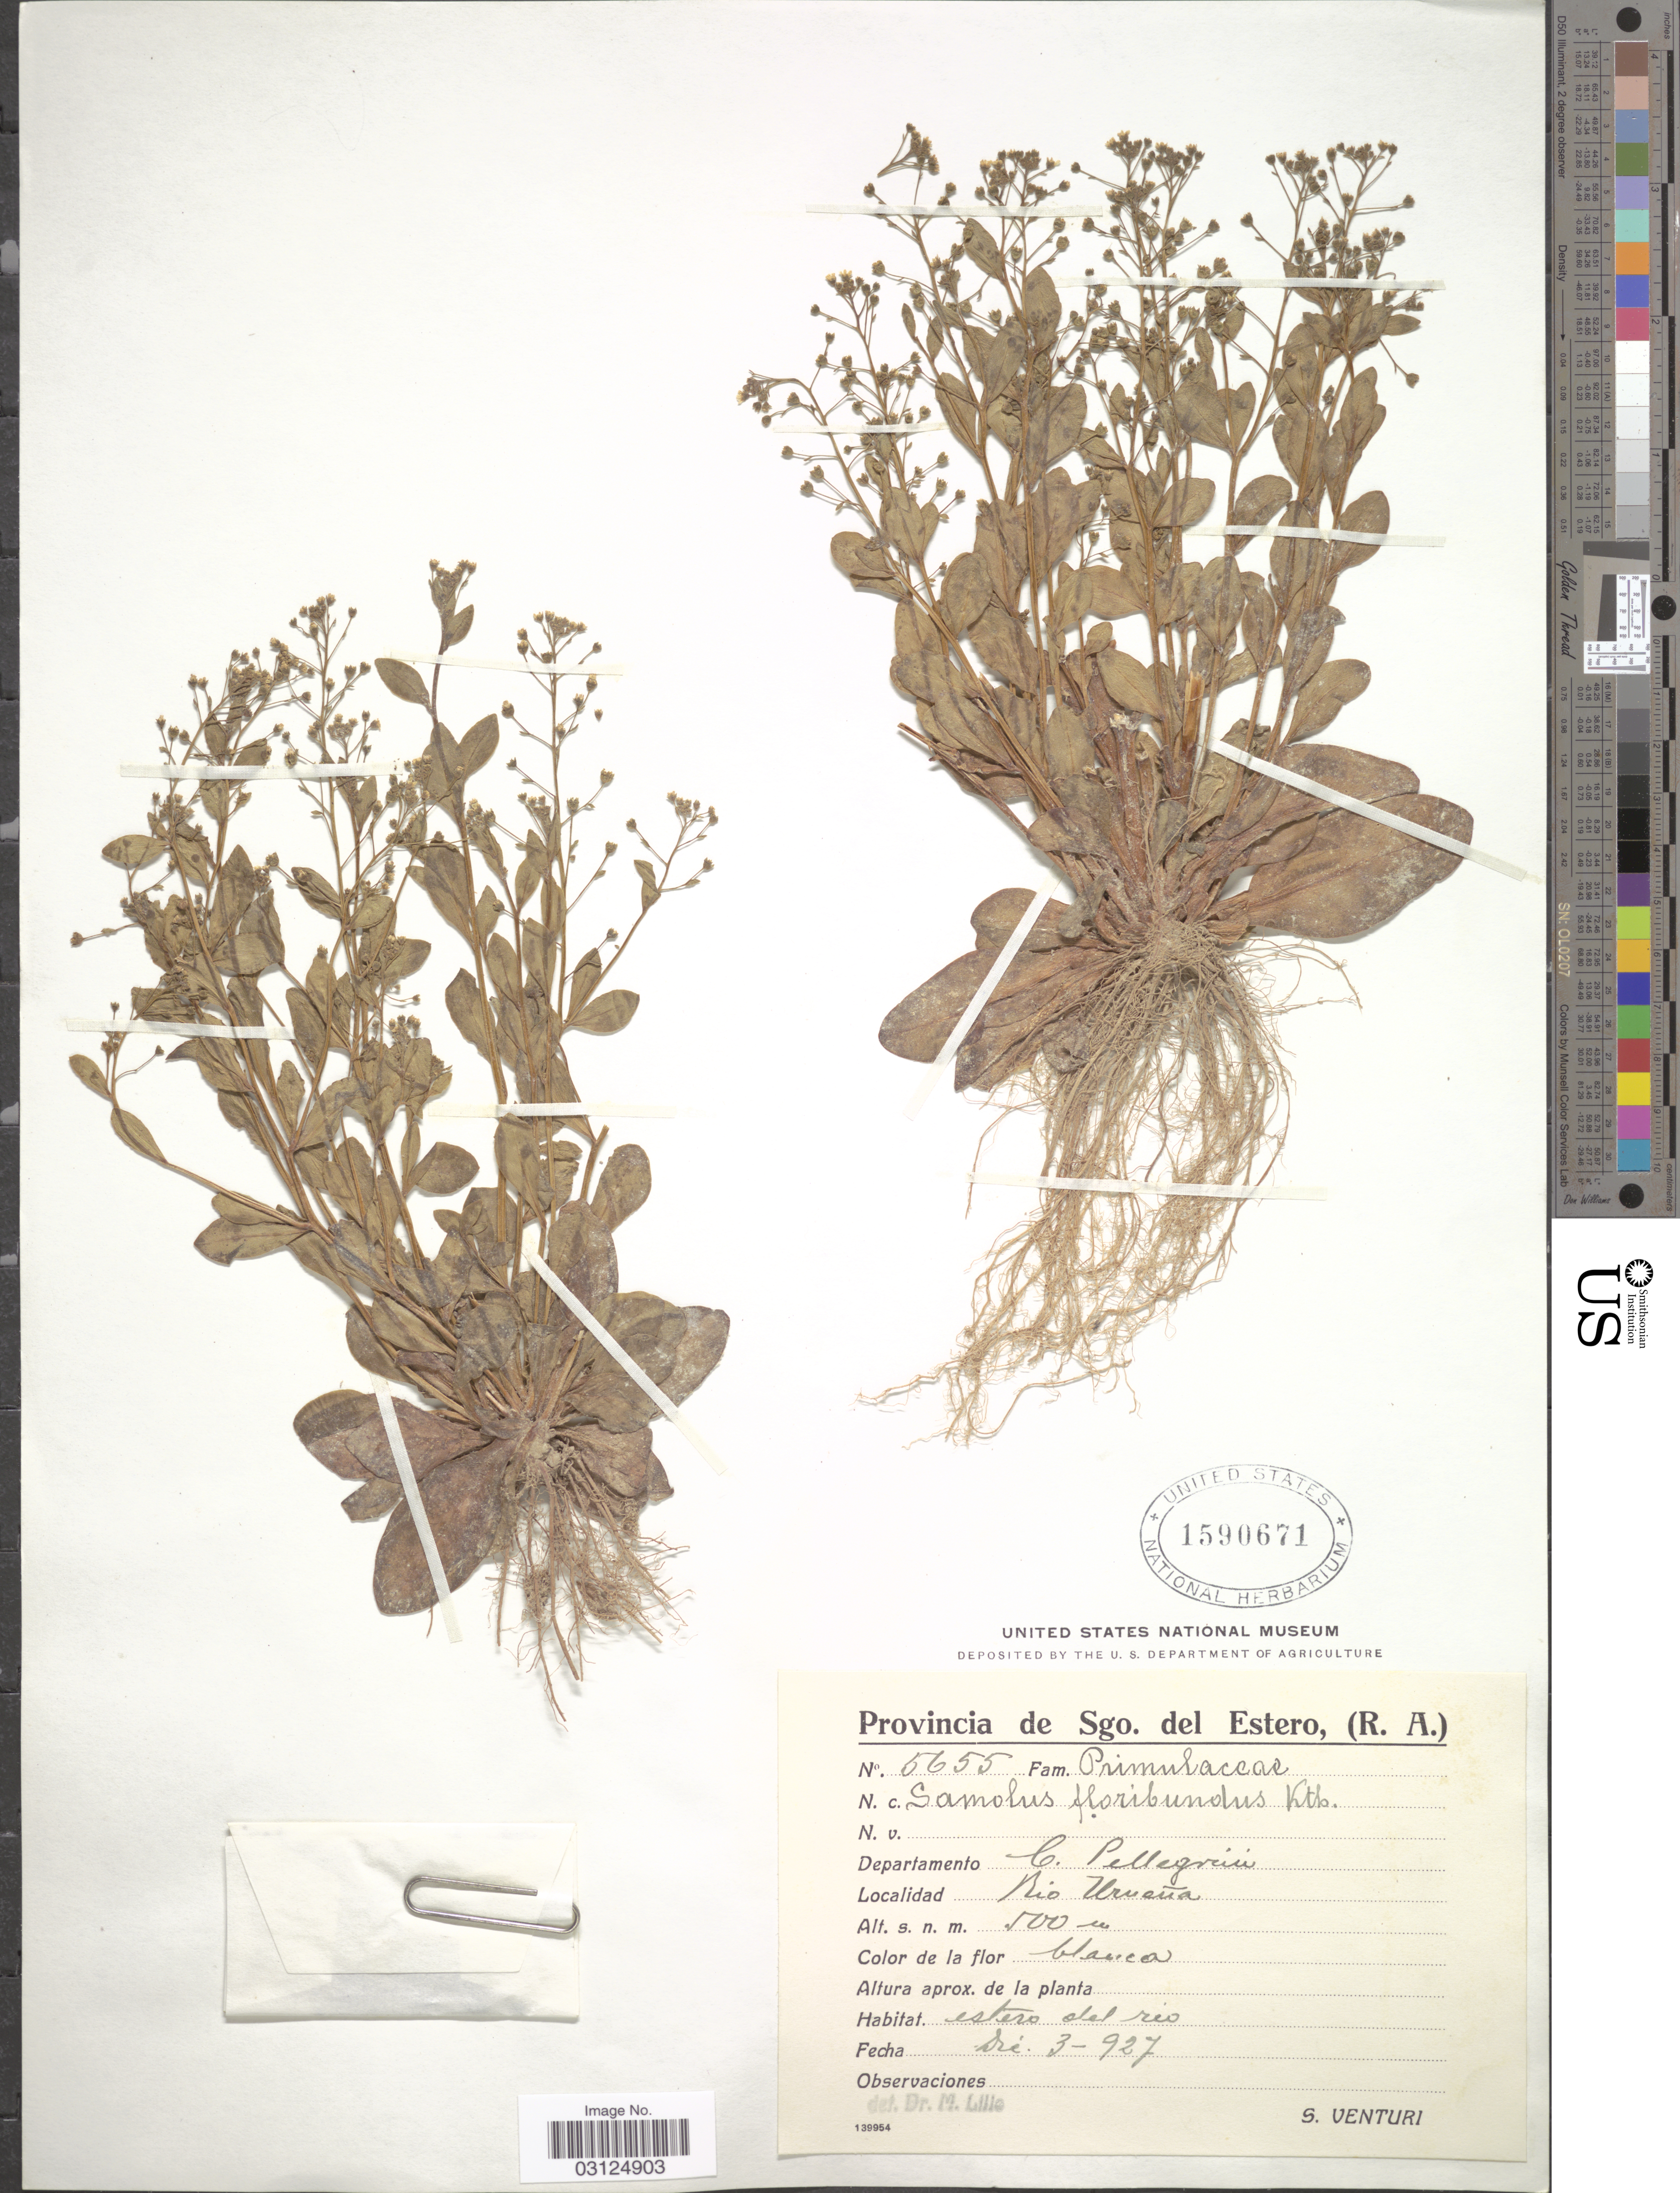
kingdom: Plantae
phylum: Tracheophyta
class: Magnoliopsida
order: Ericales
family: Primulaceae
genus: Samolus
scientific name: Samolus parviflorus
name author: Raf.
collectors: S. Venturi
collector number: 5655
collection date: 1927-12-03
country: Argentina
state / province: Santiago del Estero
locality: Departamento C. Pellegrin. Rio Urvaña.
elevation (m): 500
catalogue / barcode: US 1590671